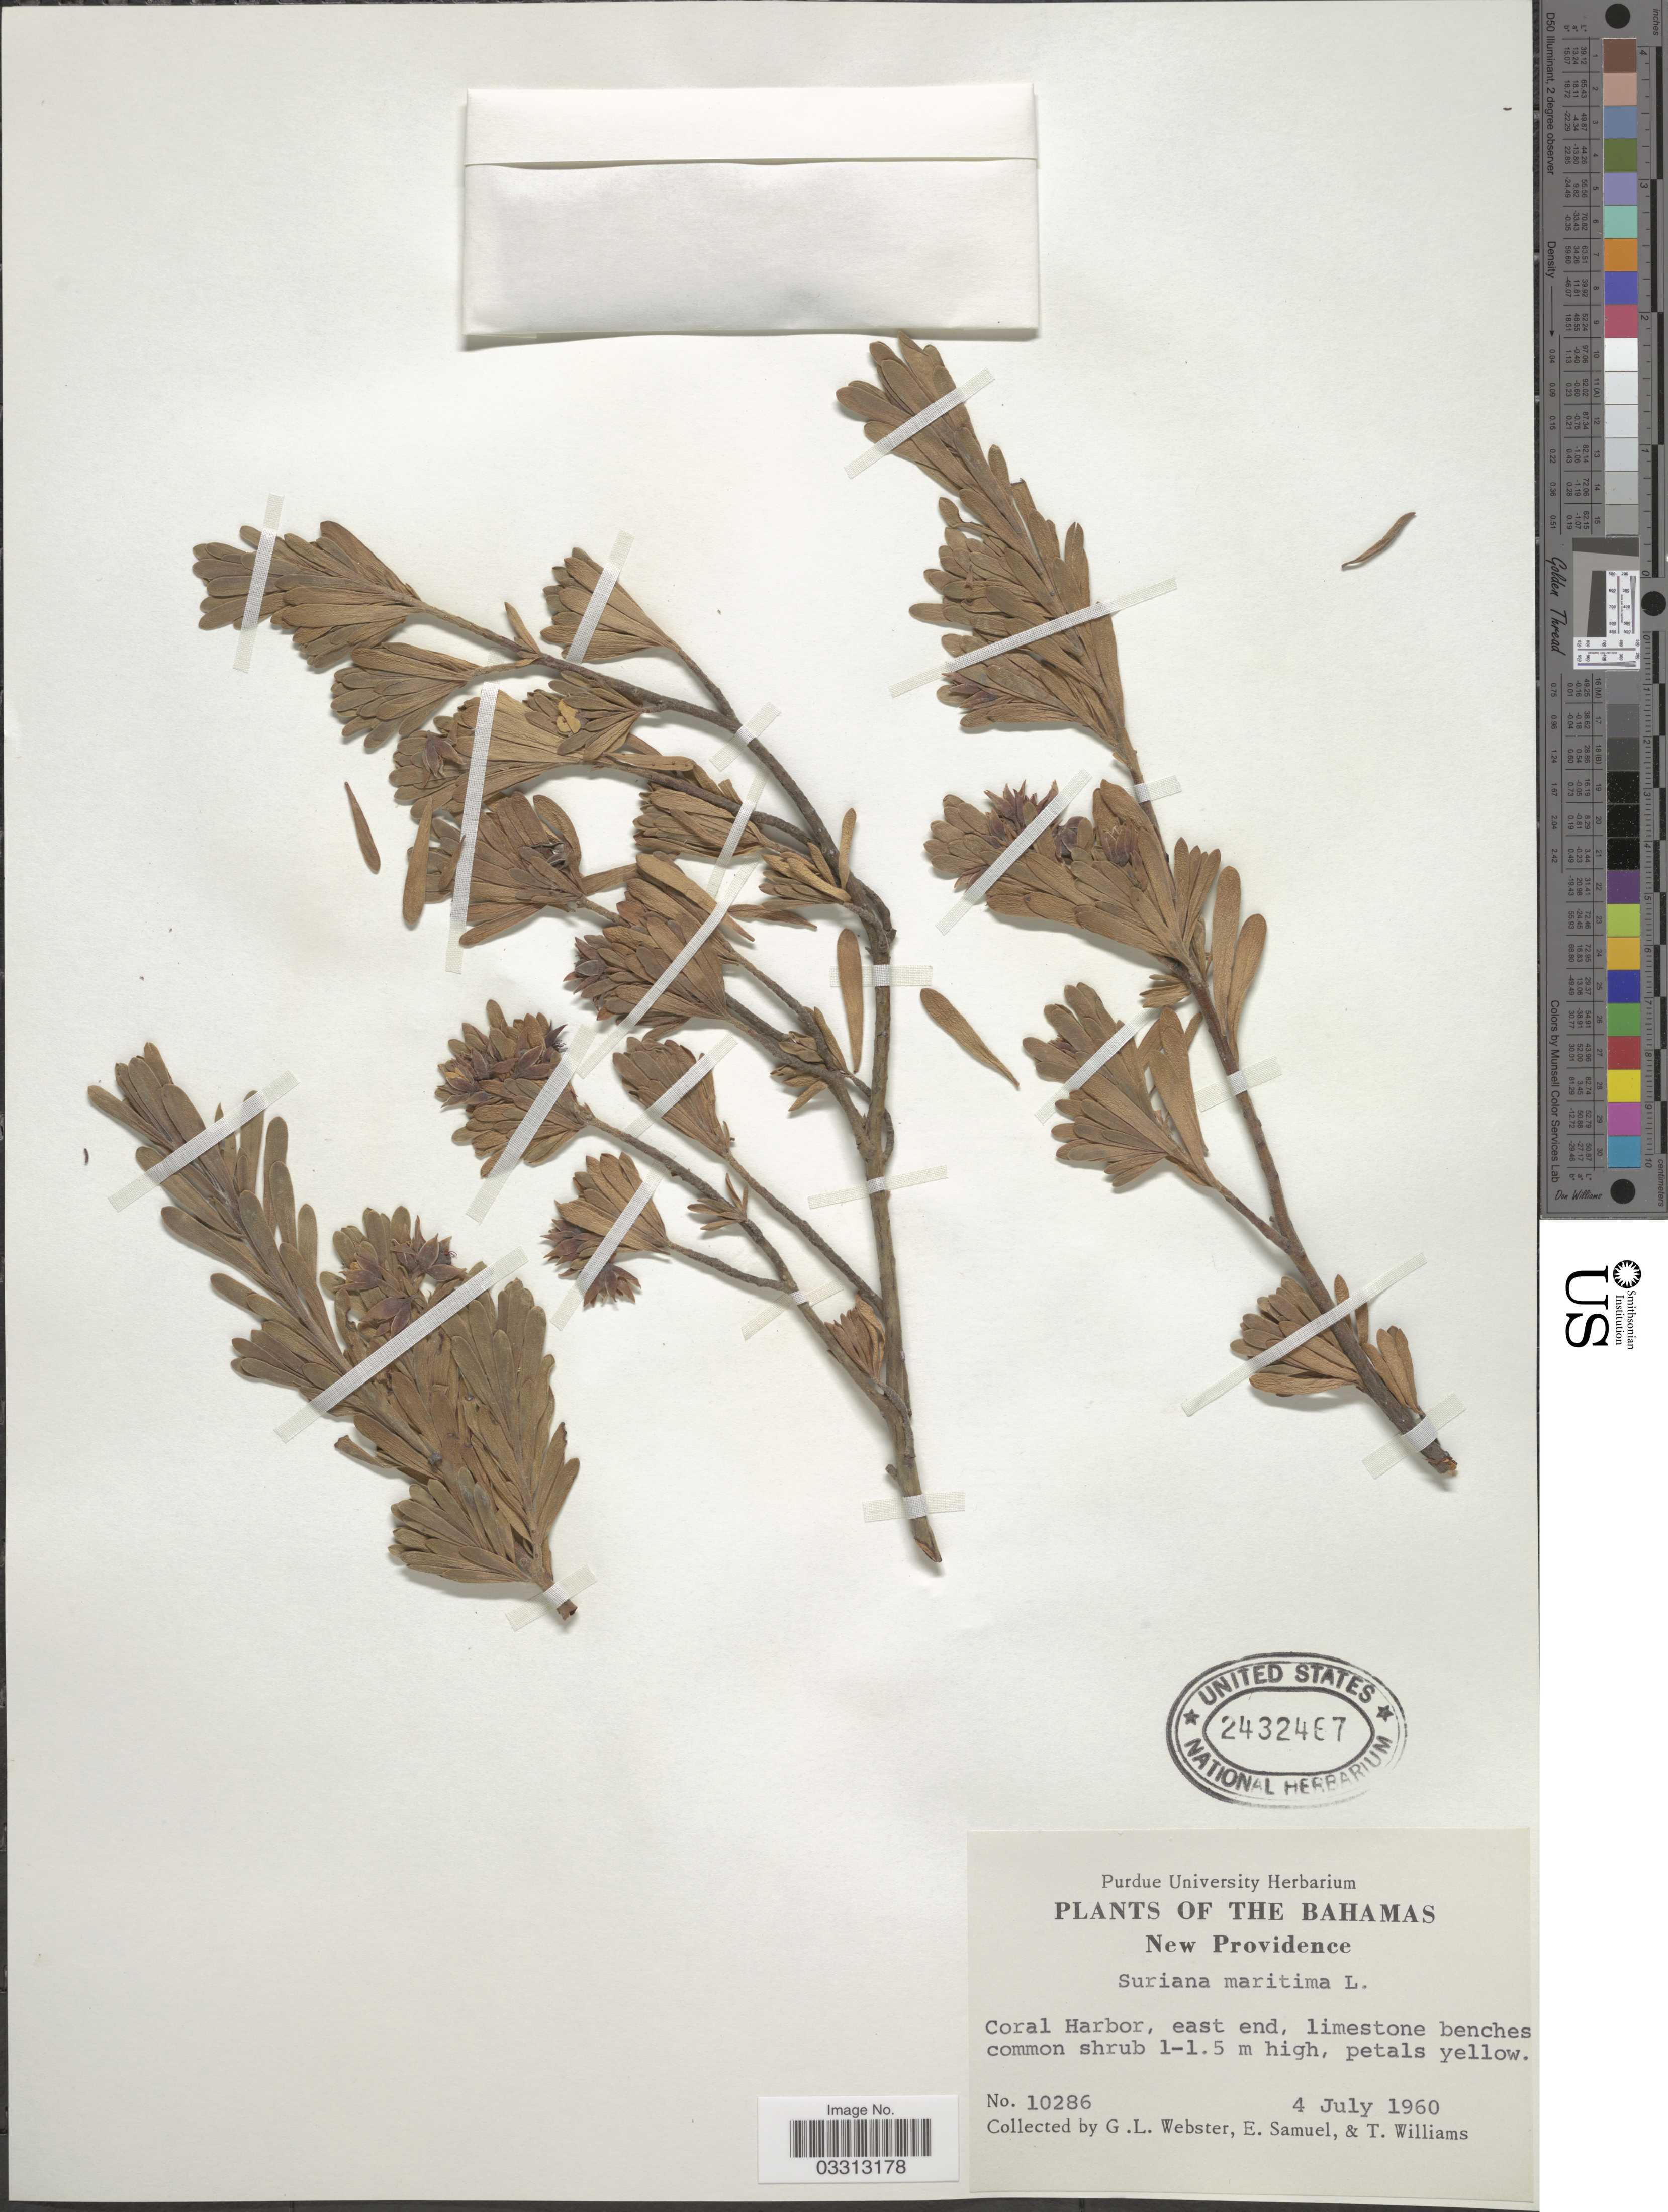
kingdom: Plantae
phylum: Tracheophyta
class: Magnoliopsida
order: Fabales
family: Surianaceae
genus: Suriana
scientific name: Suriana maritima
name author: L.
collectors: G. L. Webster, E. Samuel & T. Williams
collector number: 10286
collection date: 1960-07-04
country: Bahamas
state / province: New Providence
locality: Coral Harbor, east end.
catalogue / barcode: US 2432467